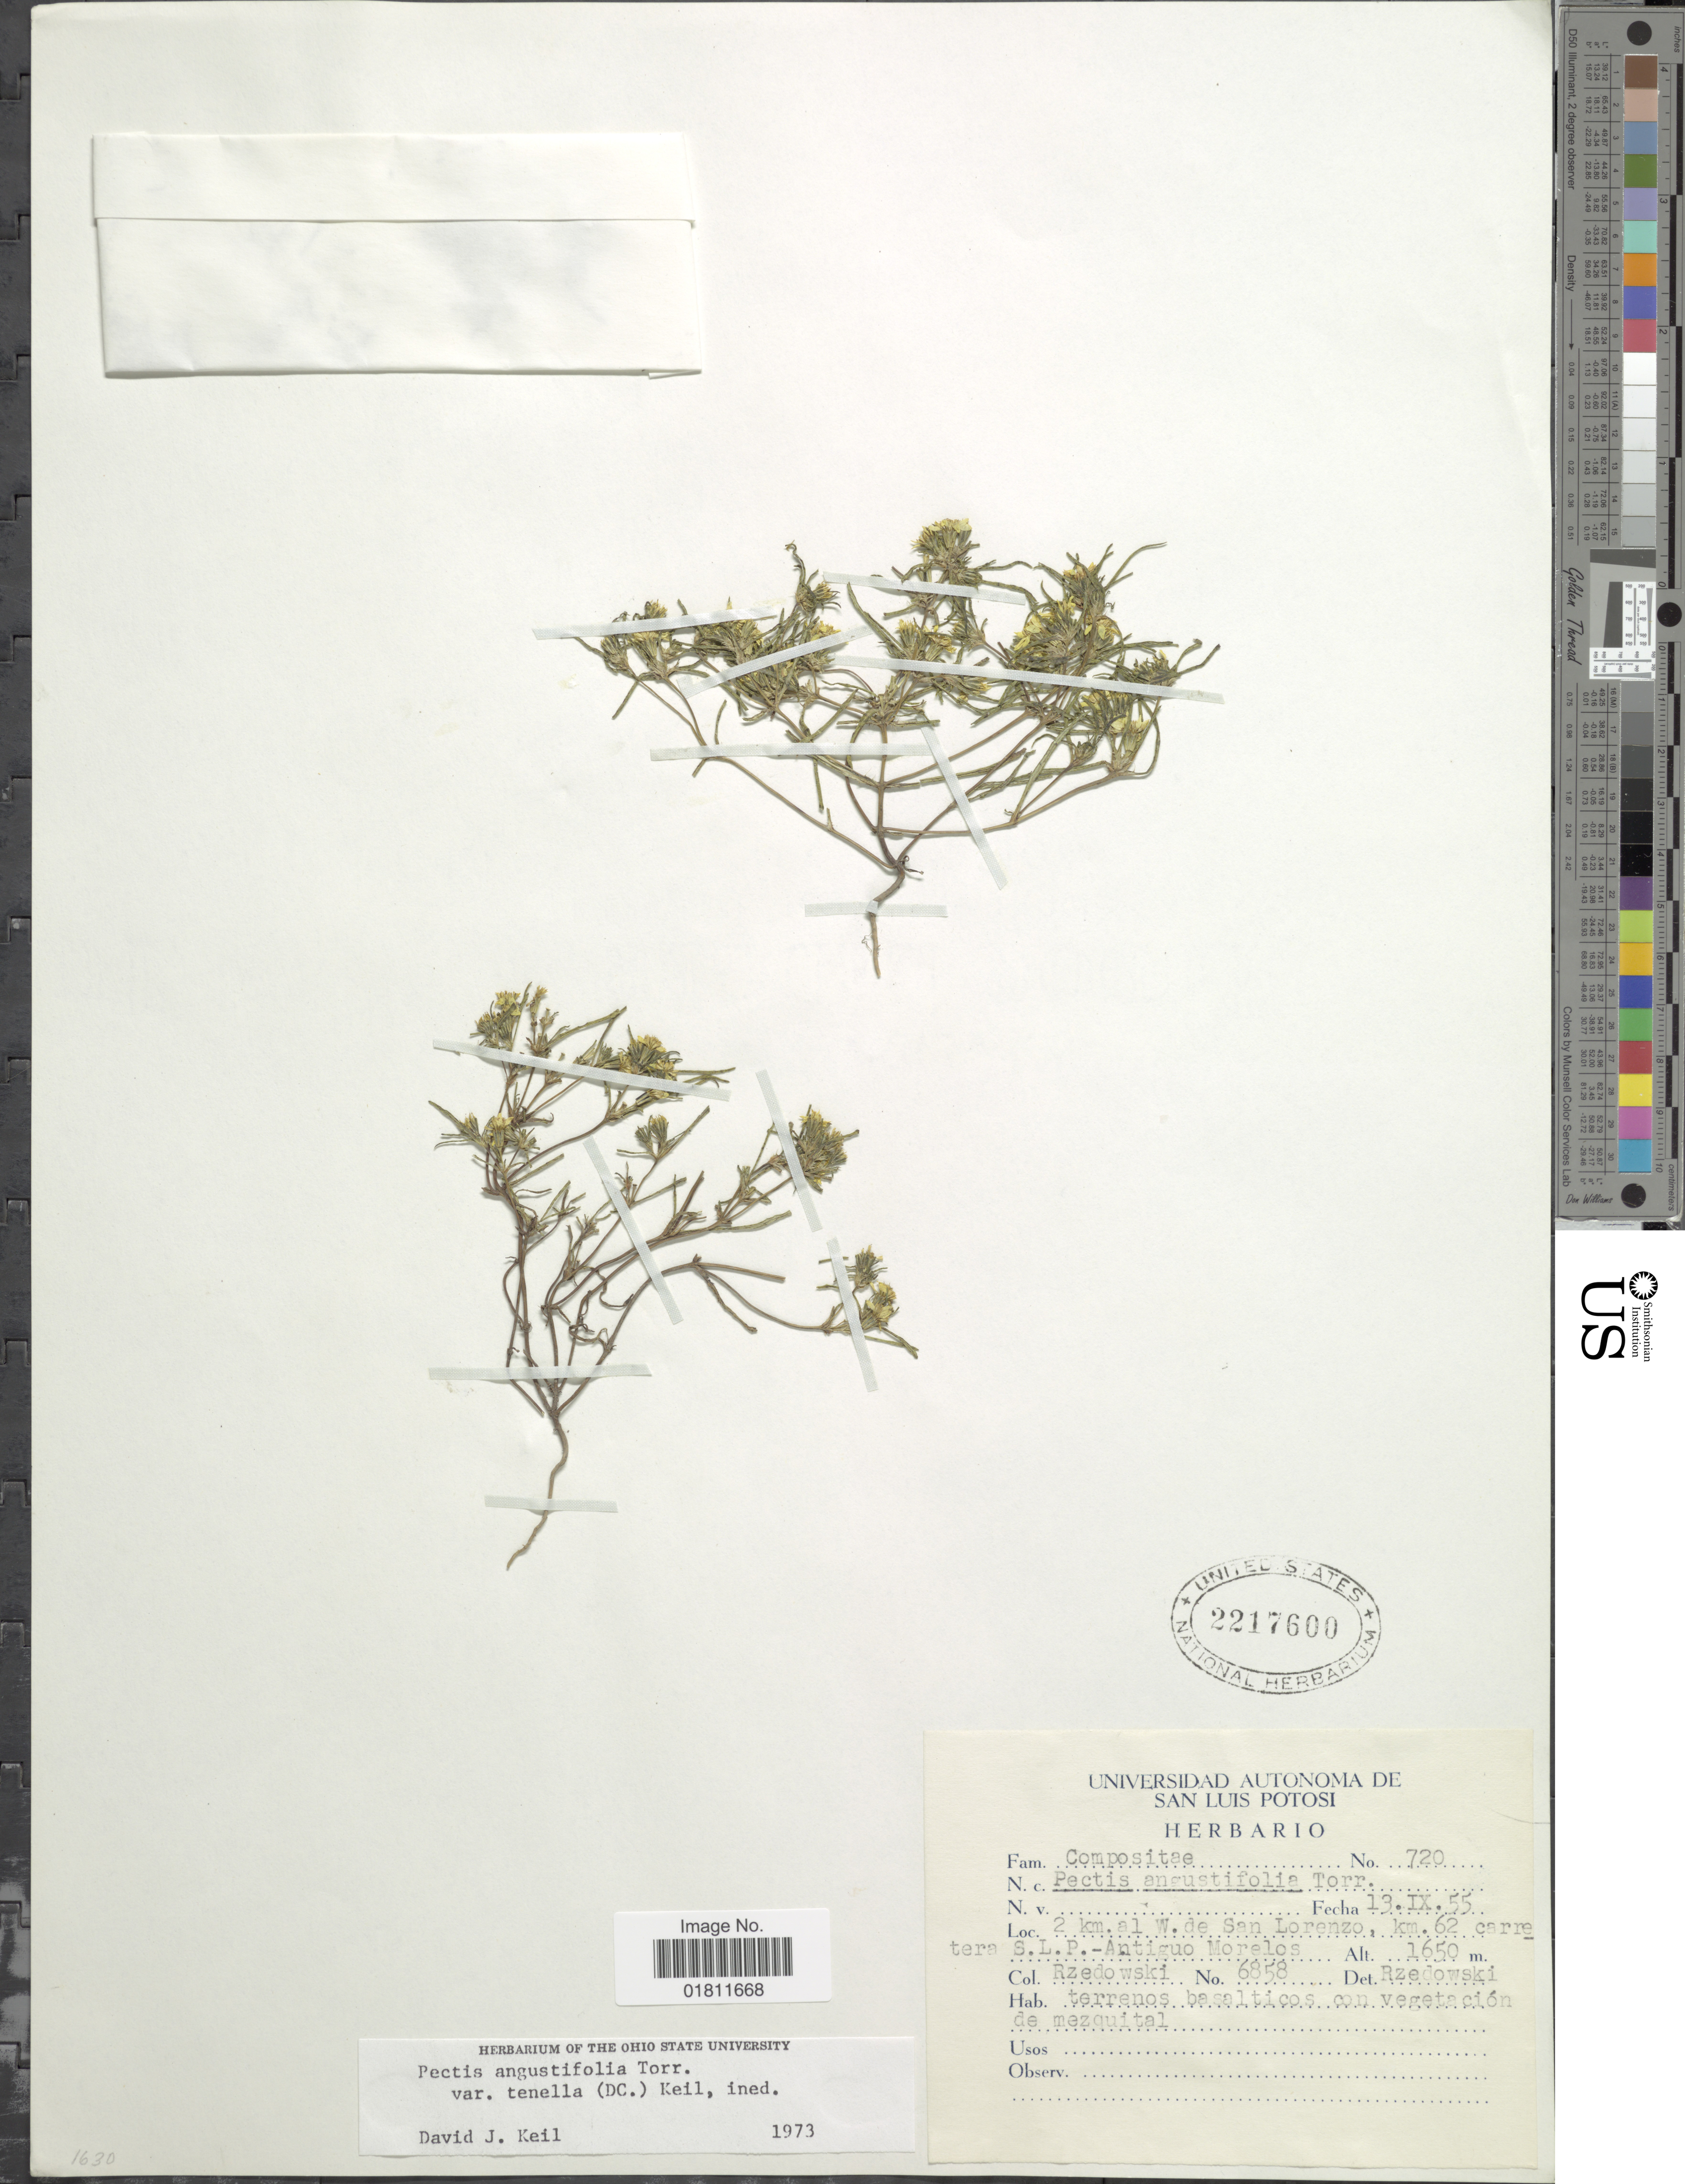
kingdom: Plantae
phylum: Tracheophyta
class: Magnoliopsida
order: Asterales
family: Asteraceae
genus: Pectis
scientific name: Pectis angustifolia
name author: Torr.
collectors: Rzedowski, --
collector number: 6858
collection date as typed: Transcribed d/m/y: 13/9/55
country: Mexico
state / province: San Luis Potosí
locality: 2 km al. W de San Lorenzo, km 62 carretera S. L. P. Antiguo Morelos.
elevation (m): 1650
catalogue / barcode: US 2217600